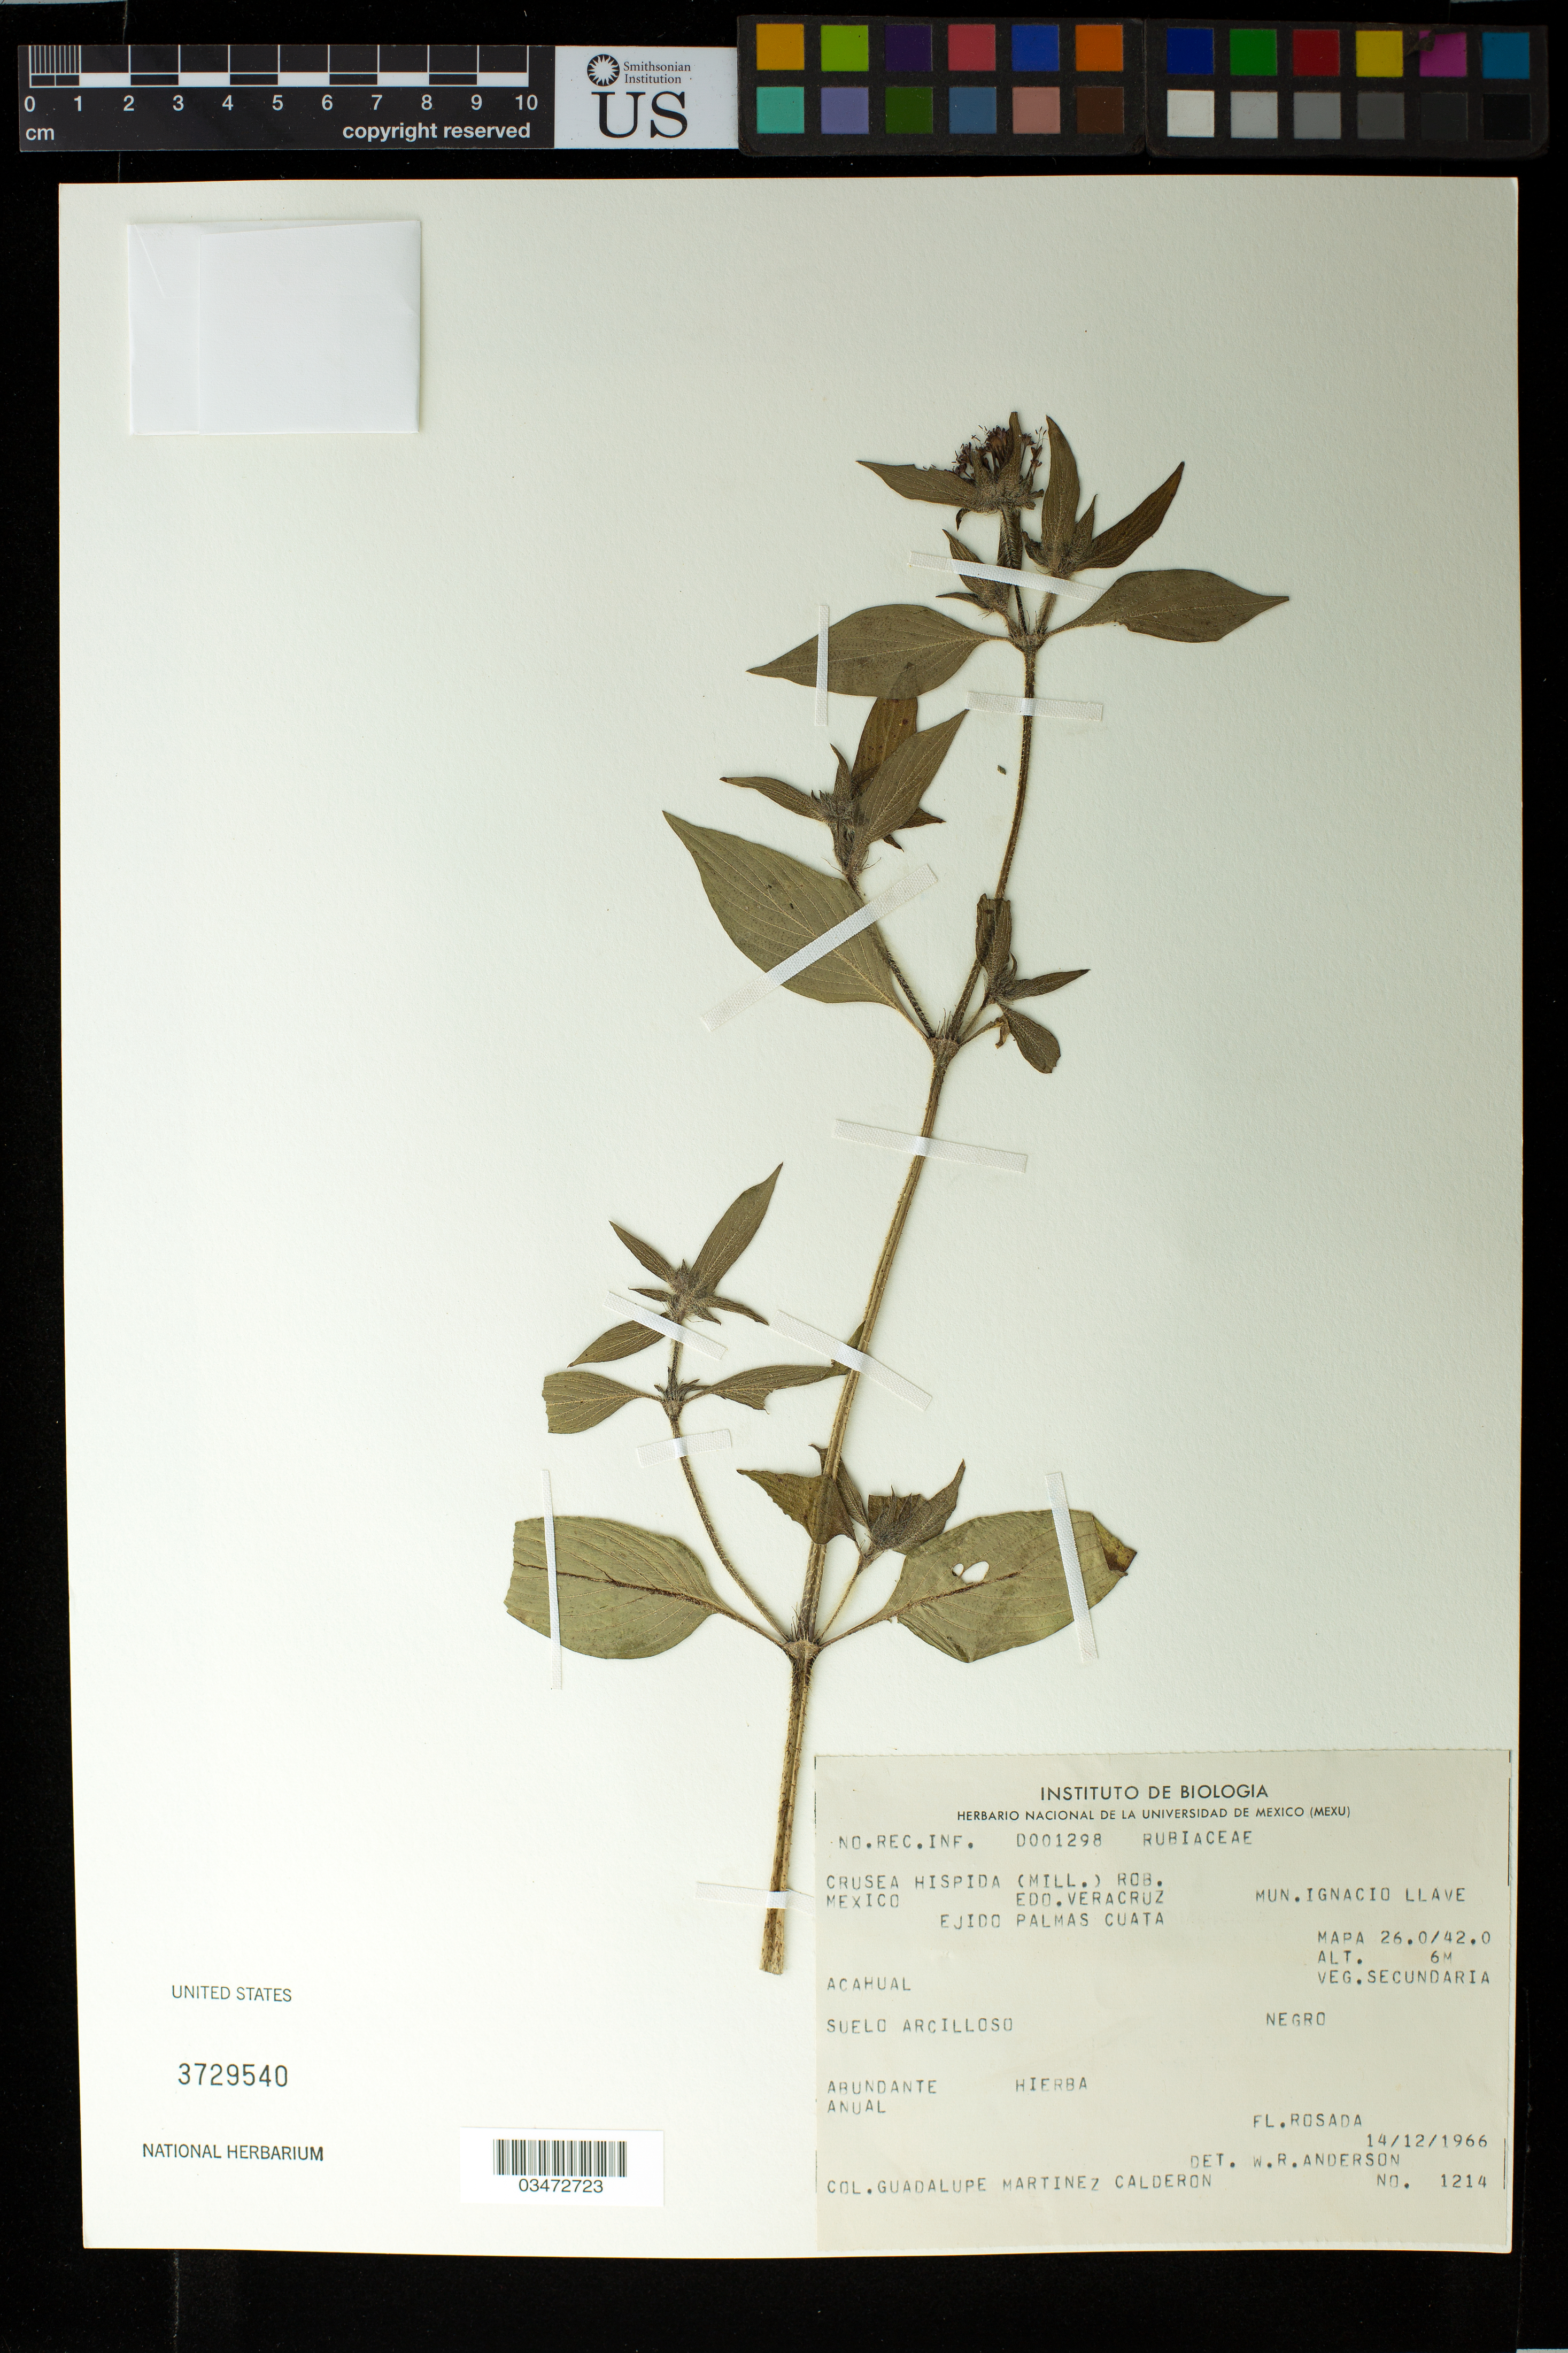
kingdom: Plantae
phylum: Tracheophyta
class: Magnoliopsida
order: Gentianales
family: Rubiaceae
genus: Crusea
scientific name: Crusea hispida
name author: (Mill.) B.L. Rob.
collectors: G. Martinez-C.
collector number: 1214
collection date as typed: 14 Dec 1966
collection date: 1966-12-14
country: Mexico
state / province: Veracruz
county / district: Ignacio de la Llave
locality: Ignacio Llave, Ejido Palmas Cuata. Mapa 26.0 42.0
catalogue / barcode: US 3729540